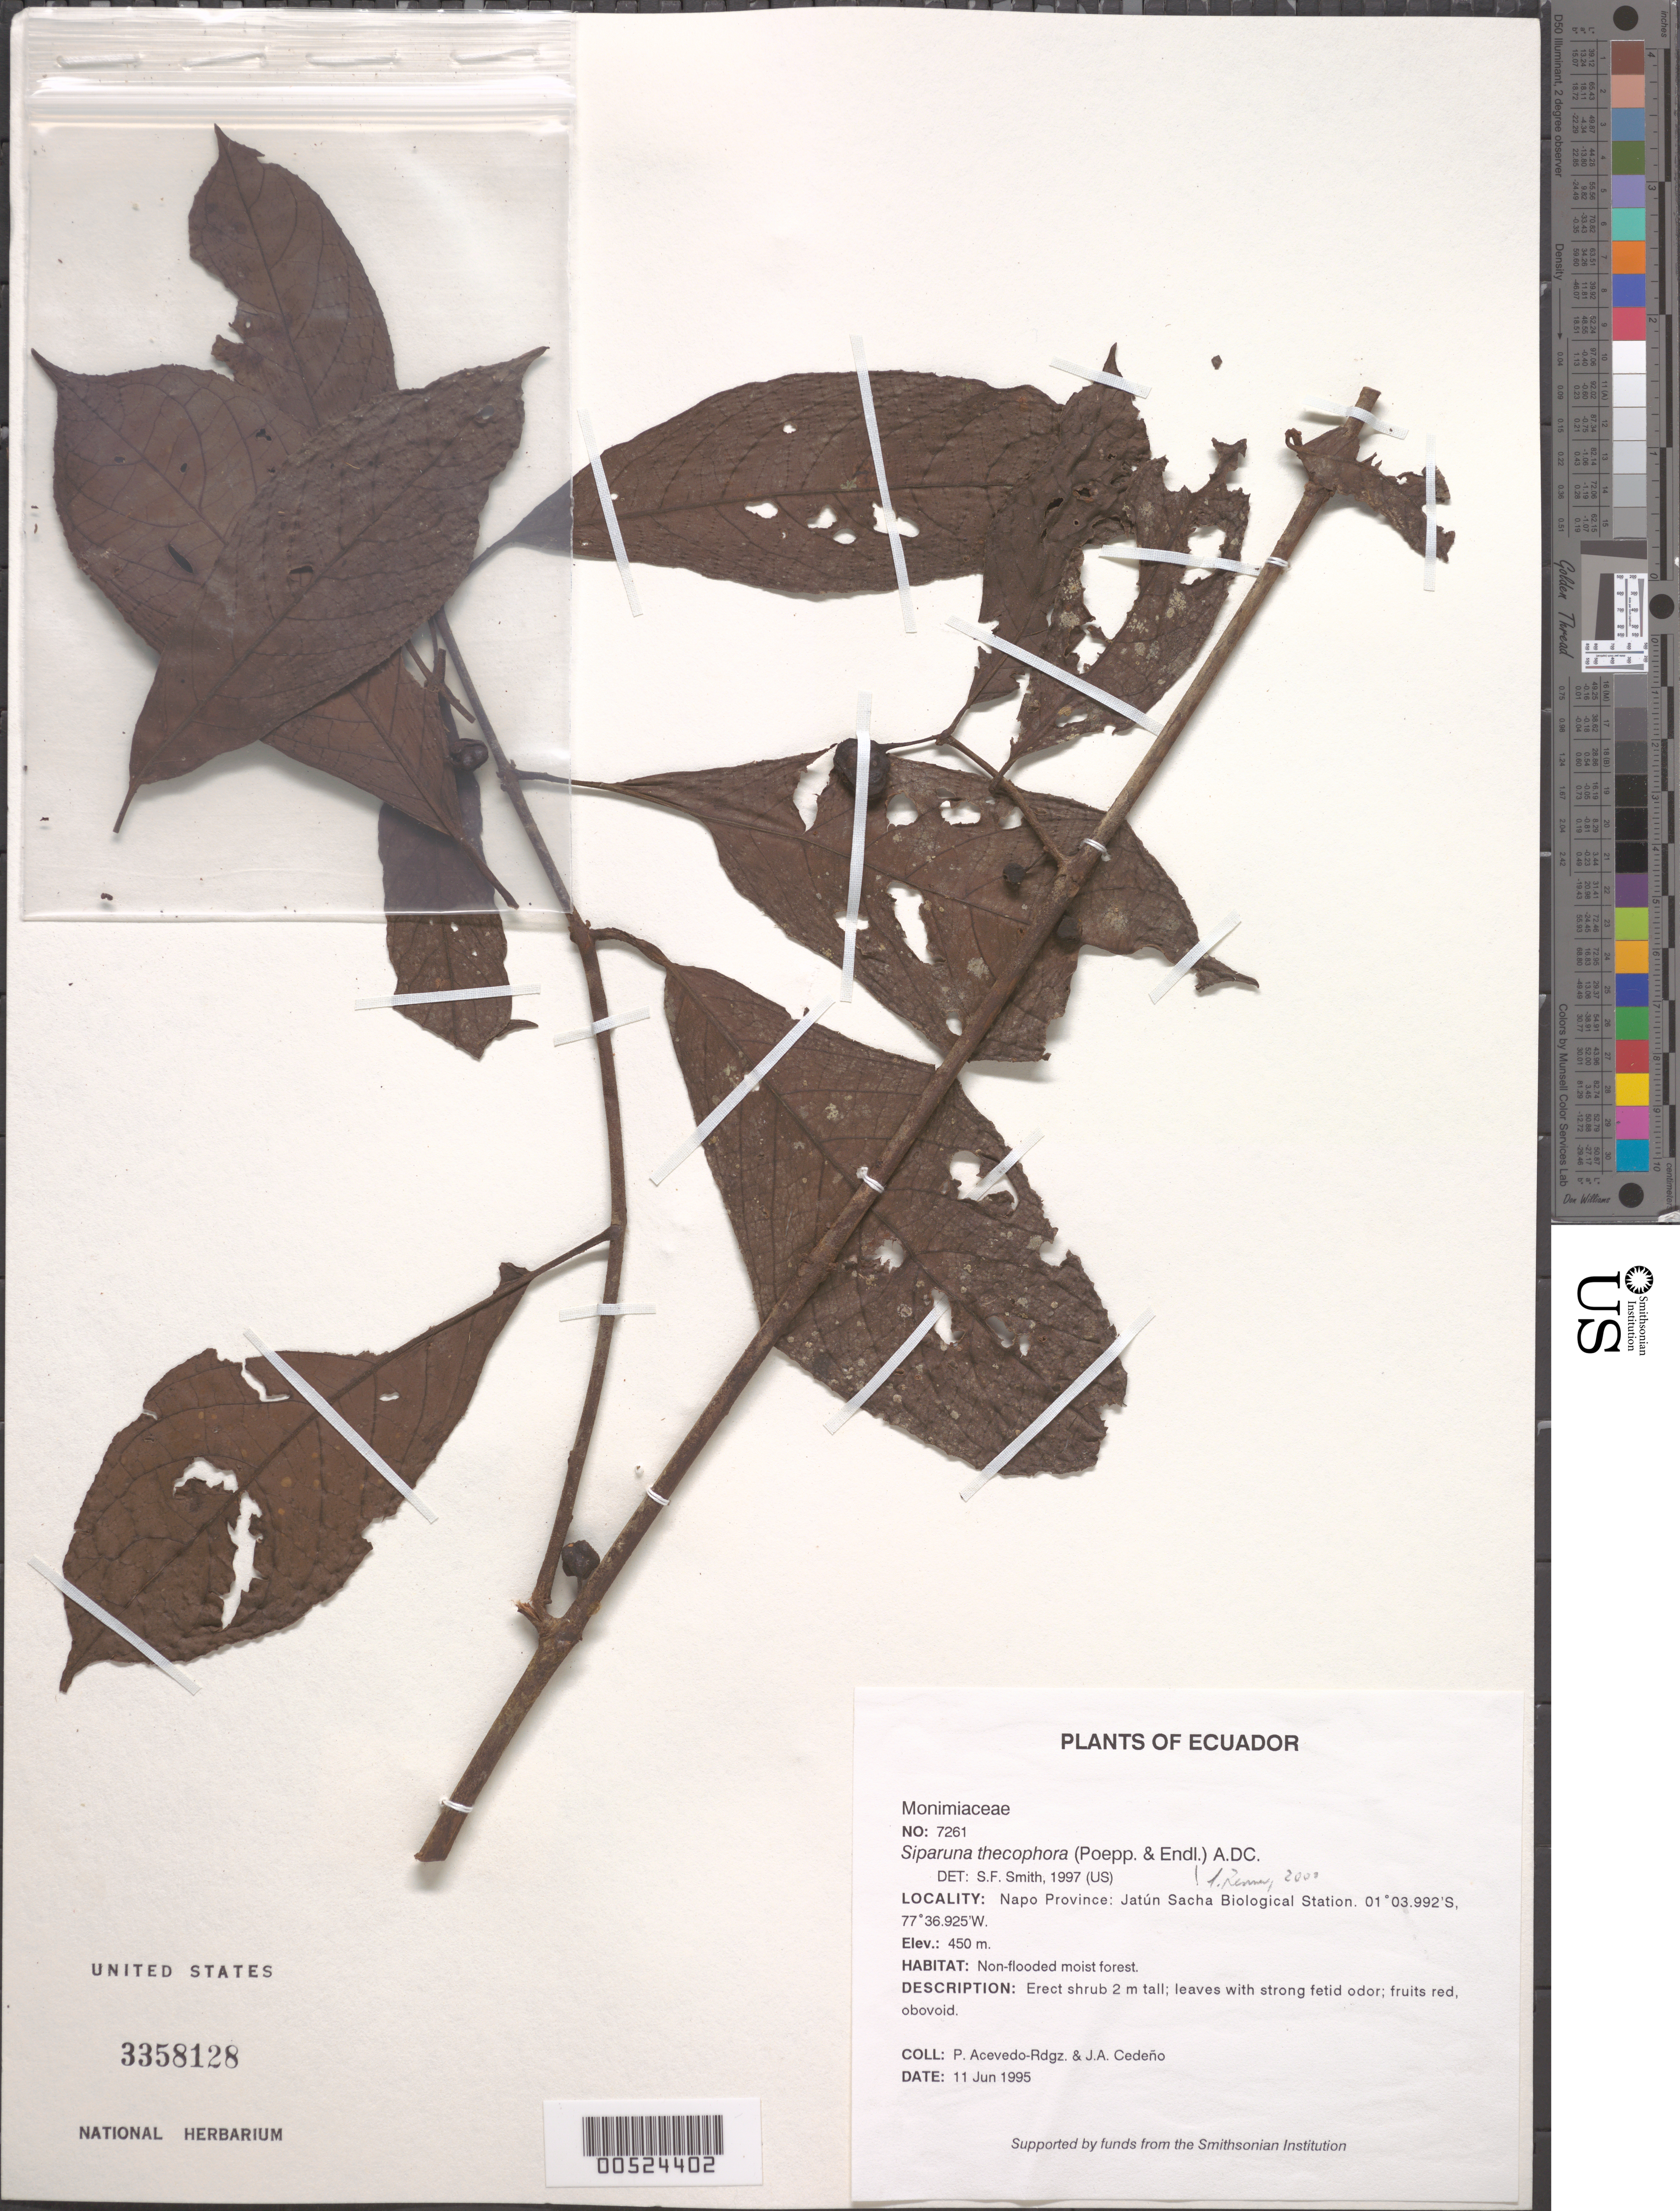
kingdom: Plantae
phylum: Tracheophyta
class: Magnoliopsida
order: Laurales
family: Siparunaceae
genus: Siparuna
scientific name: Siparuna thecaphora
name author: (Poepp. & Endl.) A. DC.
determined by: Smith, Stephen F., (US), NMNH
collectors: P. Acevedo-Rodr. & J. A. Cedeño M.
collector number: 7261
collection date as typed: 11 Jun 1995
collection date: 1995-06-11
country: Ecuador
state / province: Napo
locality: Napo Province: Jatún Sacha Biological Station.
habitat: Non-flooded moist forest.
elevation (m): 450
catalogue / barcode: US 3358128